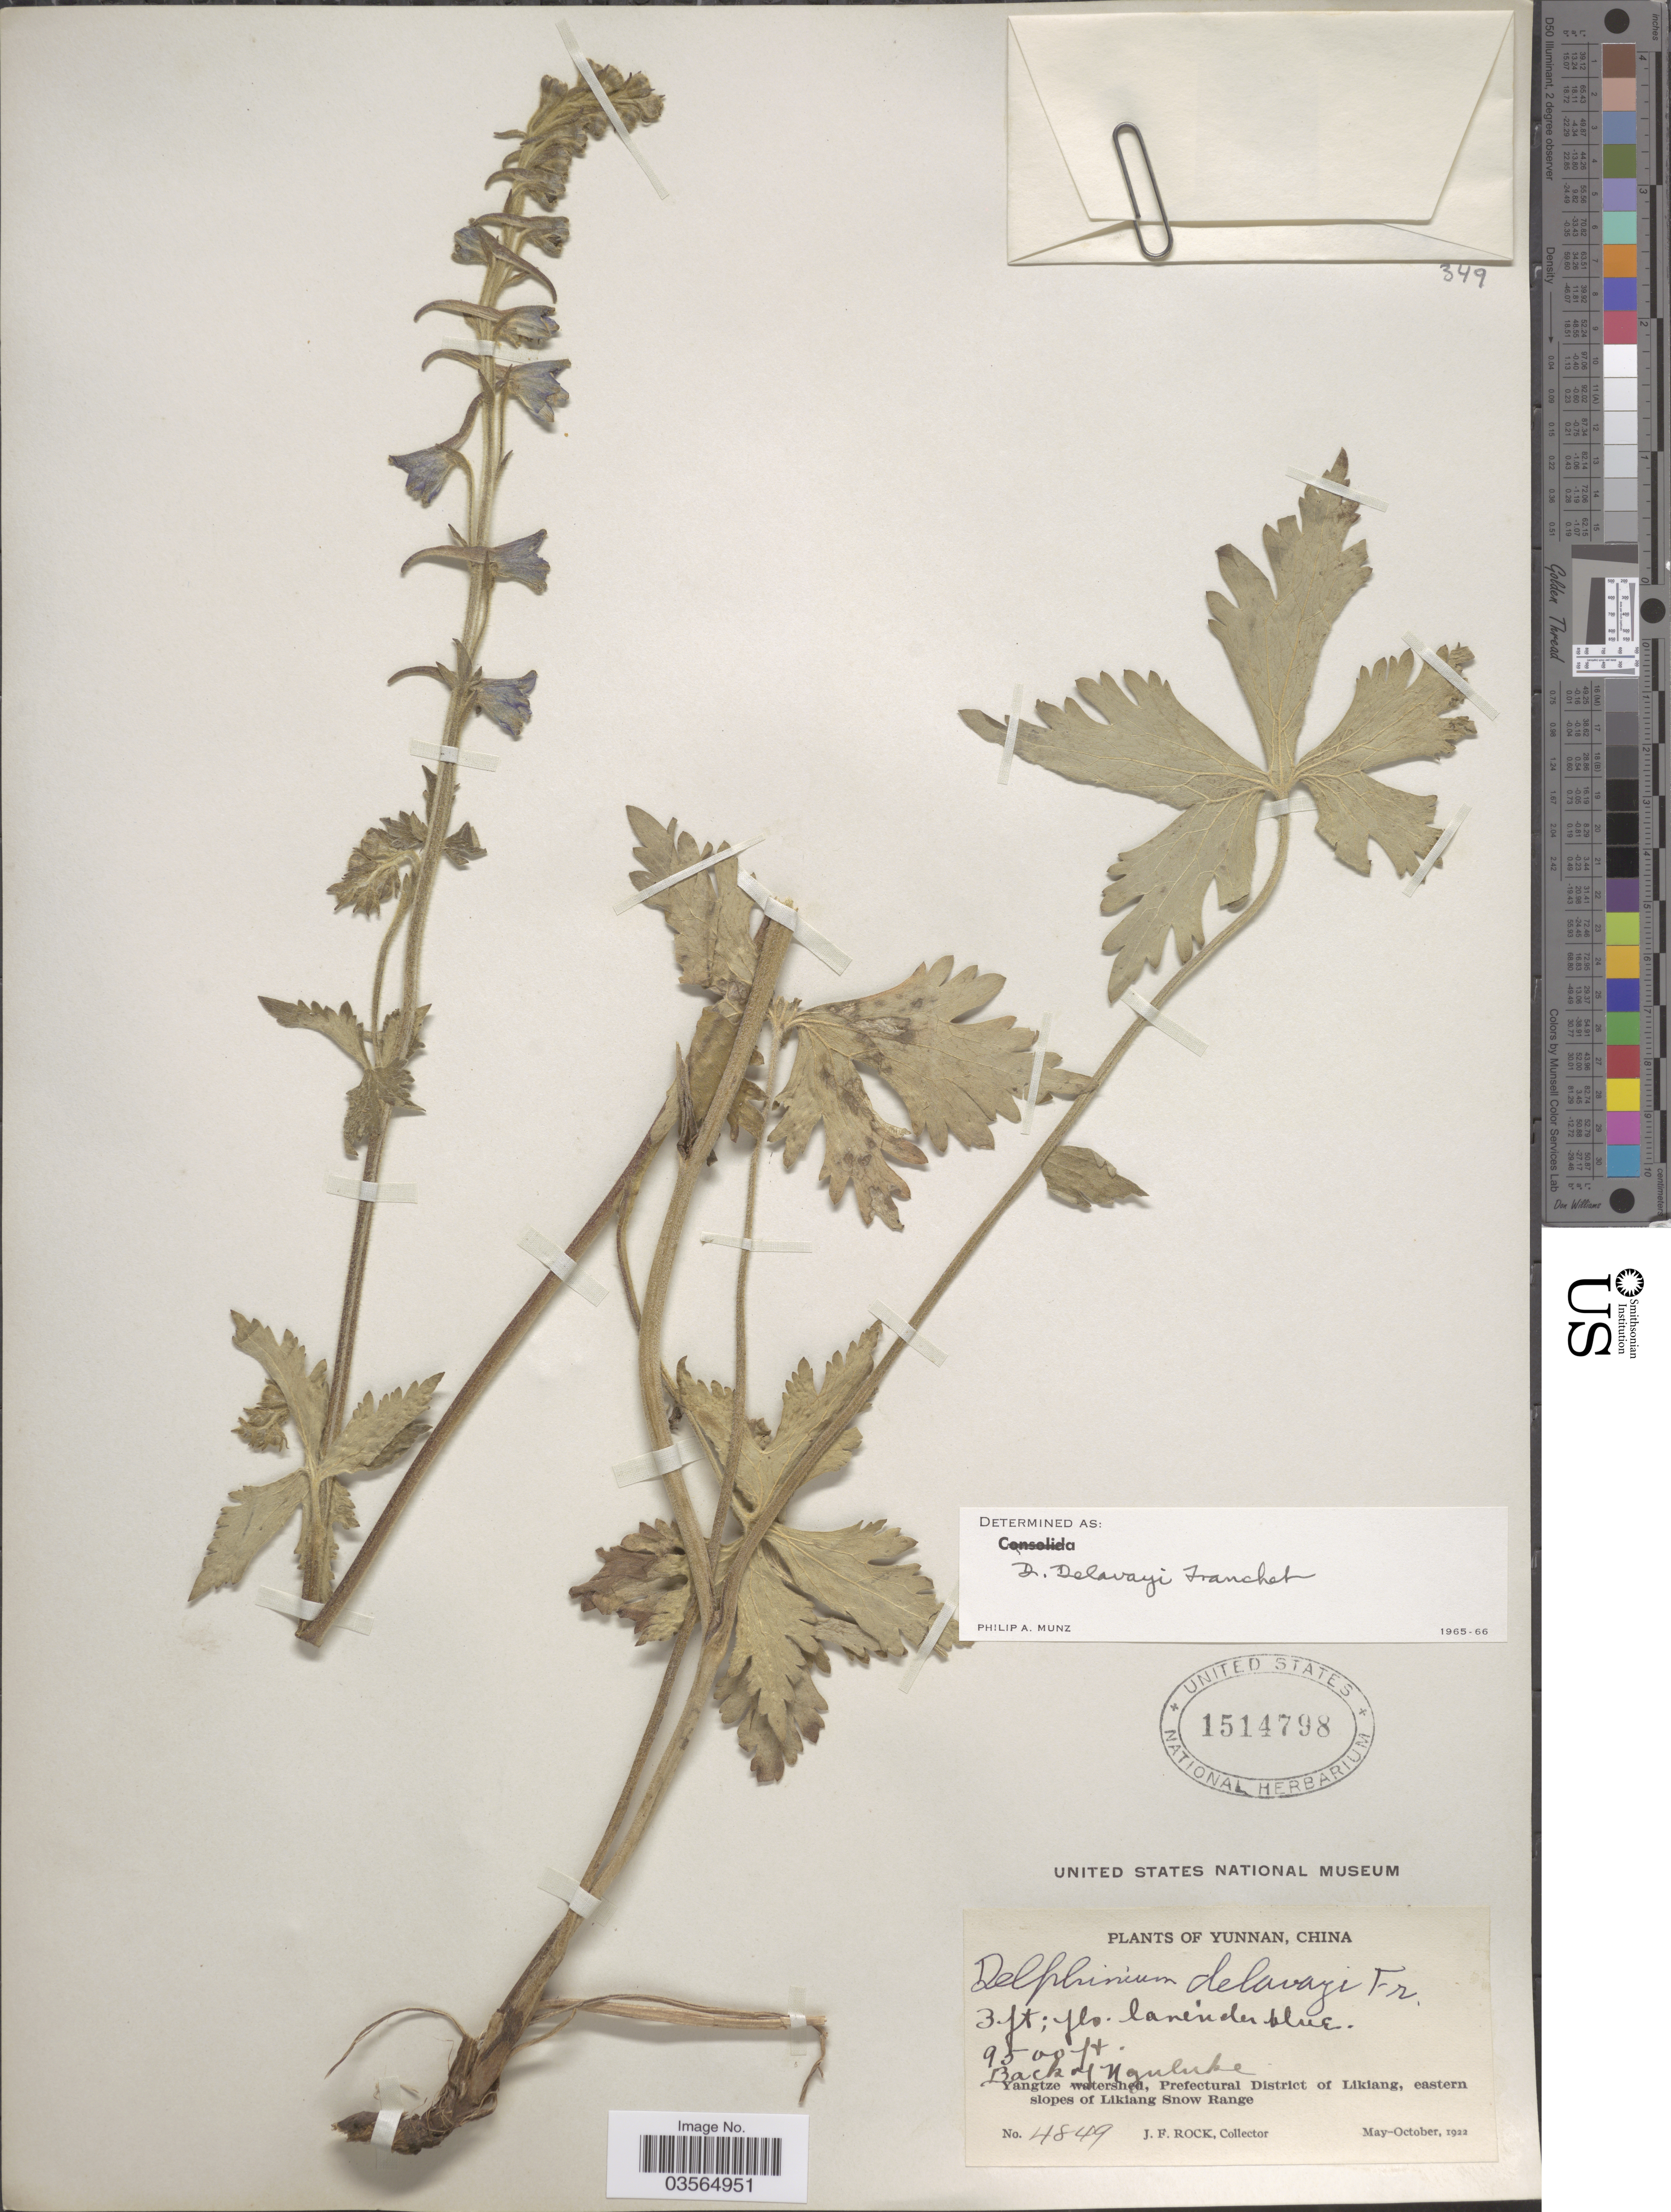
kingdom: Plantae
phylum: Tracheophyta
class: Magnoliopsida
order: Ranunculales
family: Ranunculaceae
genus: Delphinium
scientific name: Delphinium delavayi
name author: Franch.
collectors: J. Rock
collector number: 4849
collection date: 1922-05/1922-10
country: China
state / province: Yunnan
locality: Back of Nguluke. Yangtze watershed, Prefectural District of Likiang, eastern slopes of Likiang Snow Range.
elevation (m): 2896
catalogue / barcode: US 1514798